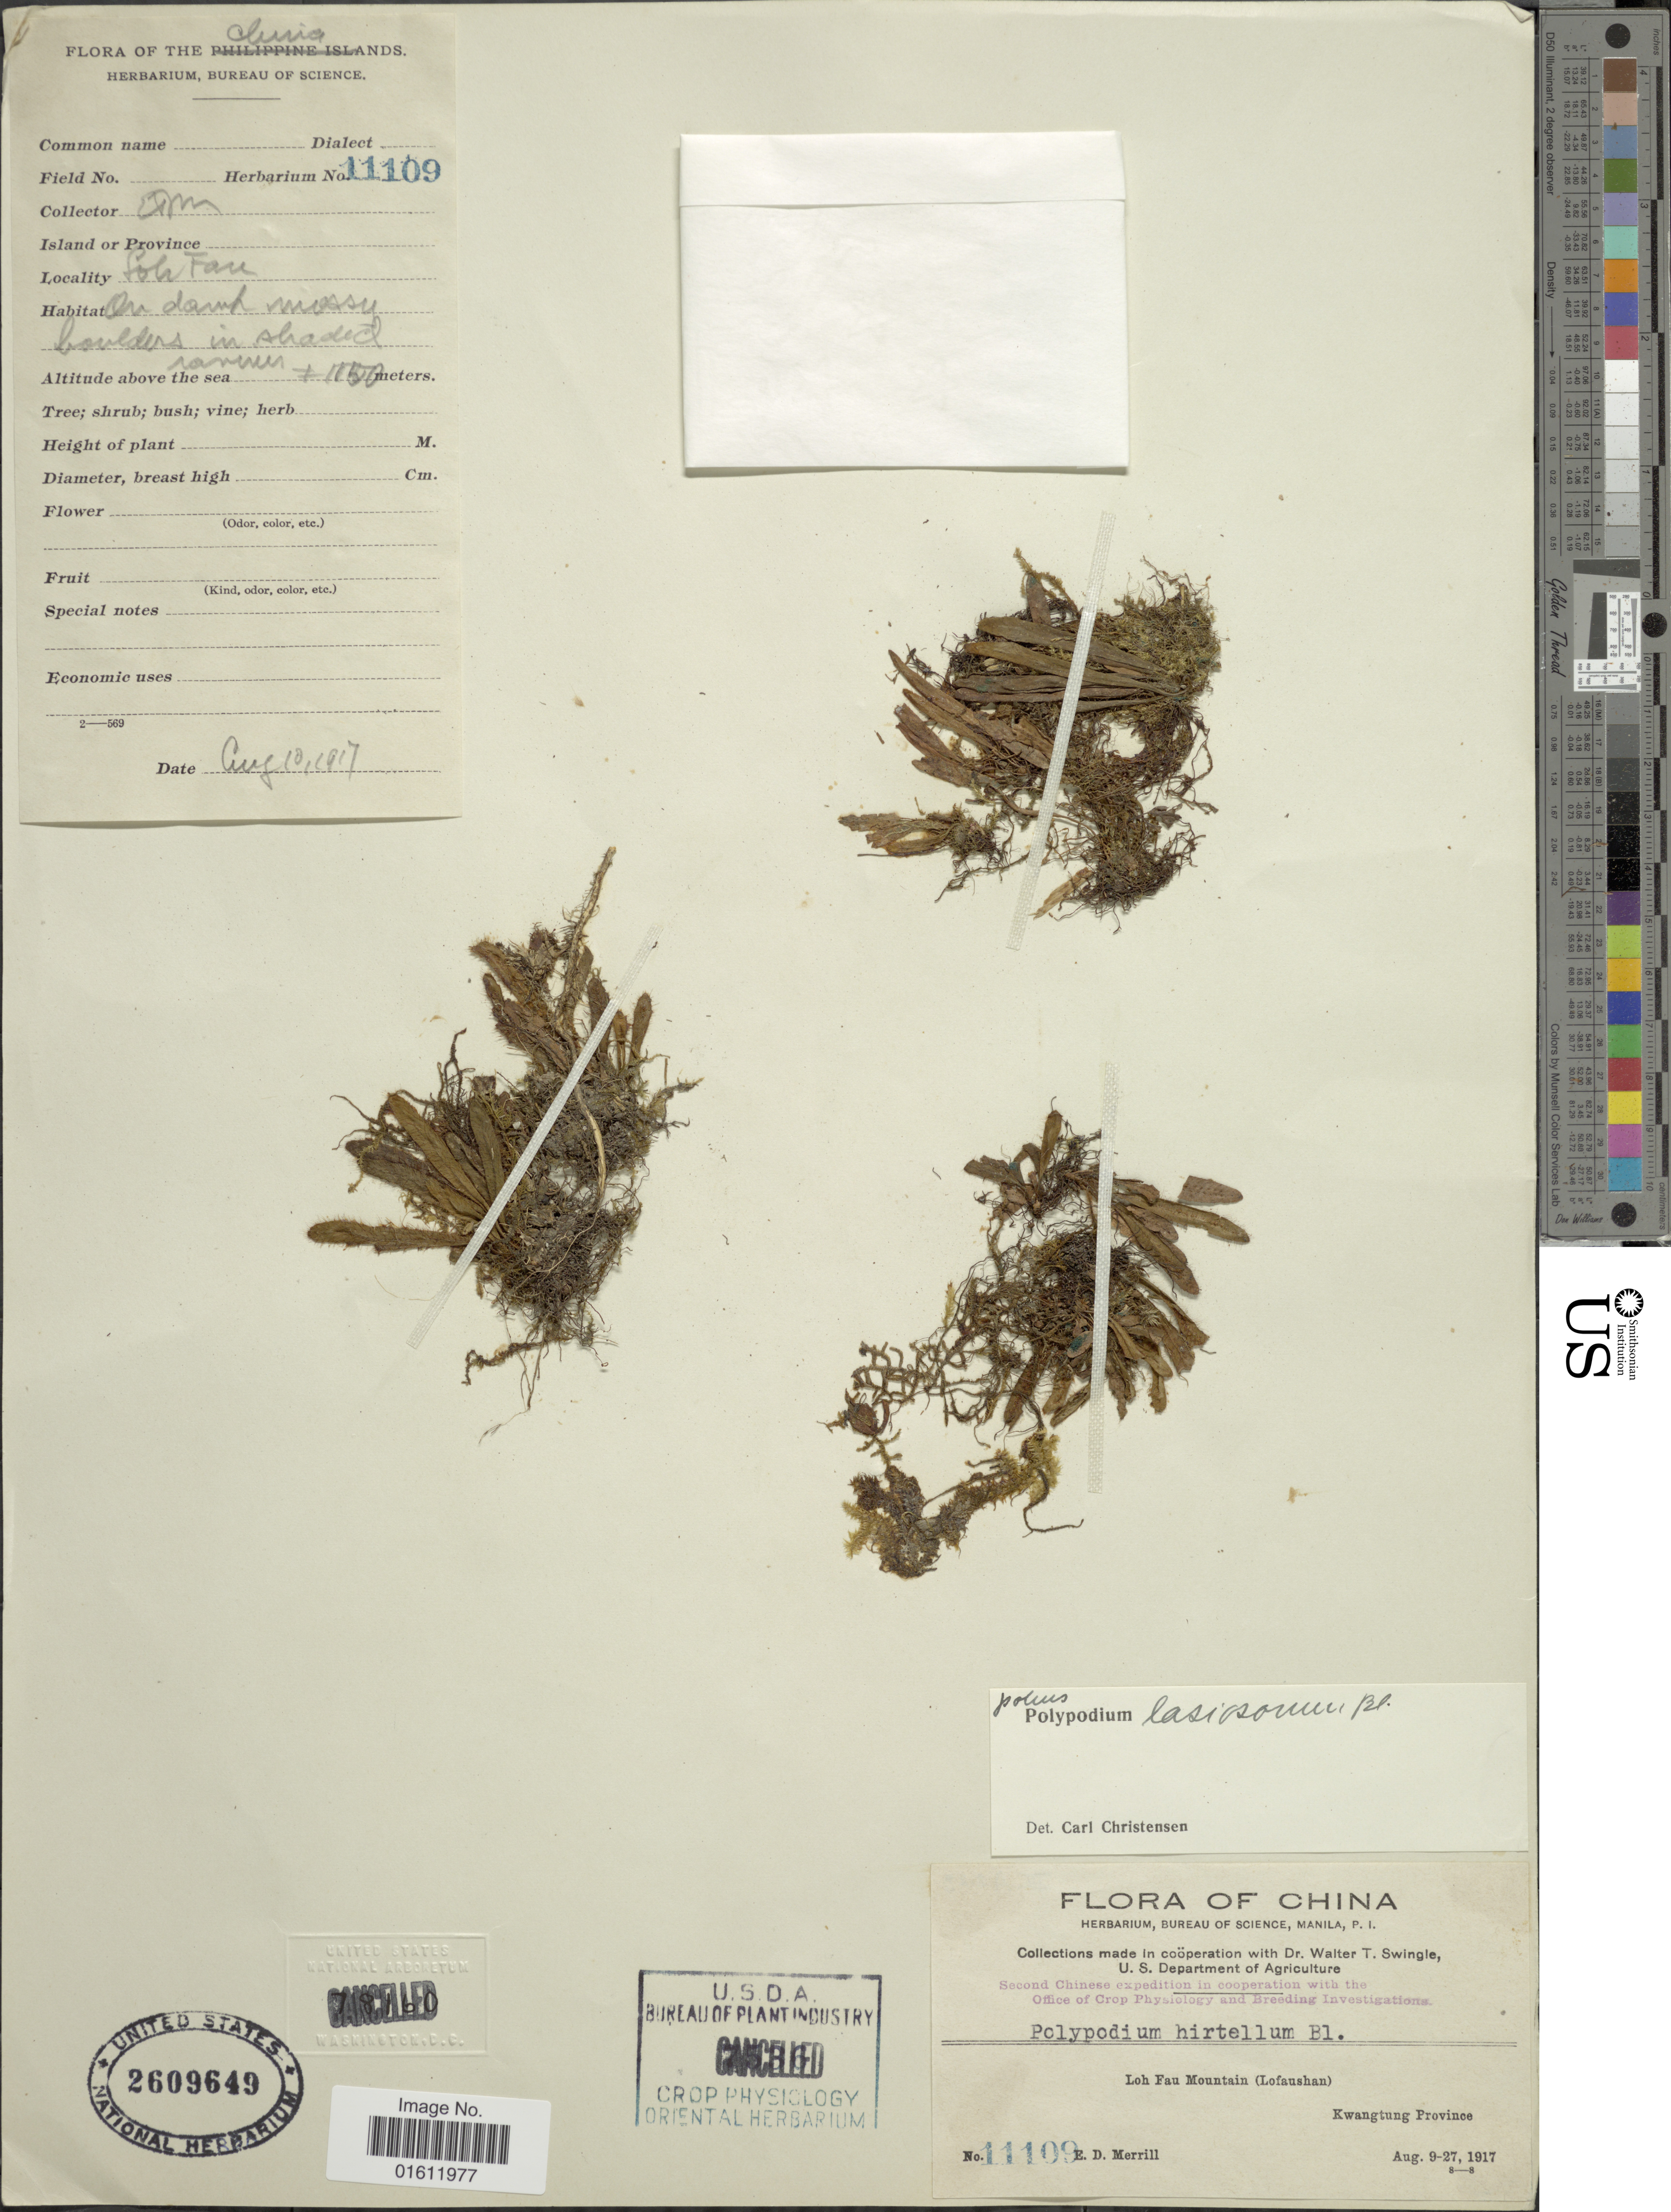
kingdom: Plantae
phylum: Tracheophyta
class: Polypodiopsida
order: Polypodiales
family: Polypodiaceae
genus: Oreogrammitis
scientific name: Oreogrammitis dorsipila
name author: (Christ) Parris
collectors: E. D. Merrill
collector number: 11109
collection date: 1917-08-10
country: China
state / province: Guangdong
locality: Loh Fau Mountain (Lofaushan), Kwangtung Province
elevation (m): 1150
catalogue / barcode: US 2609649